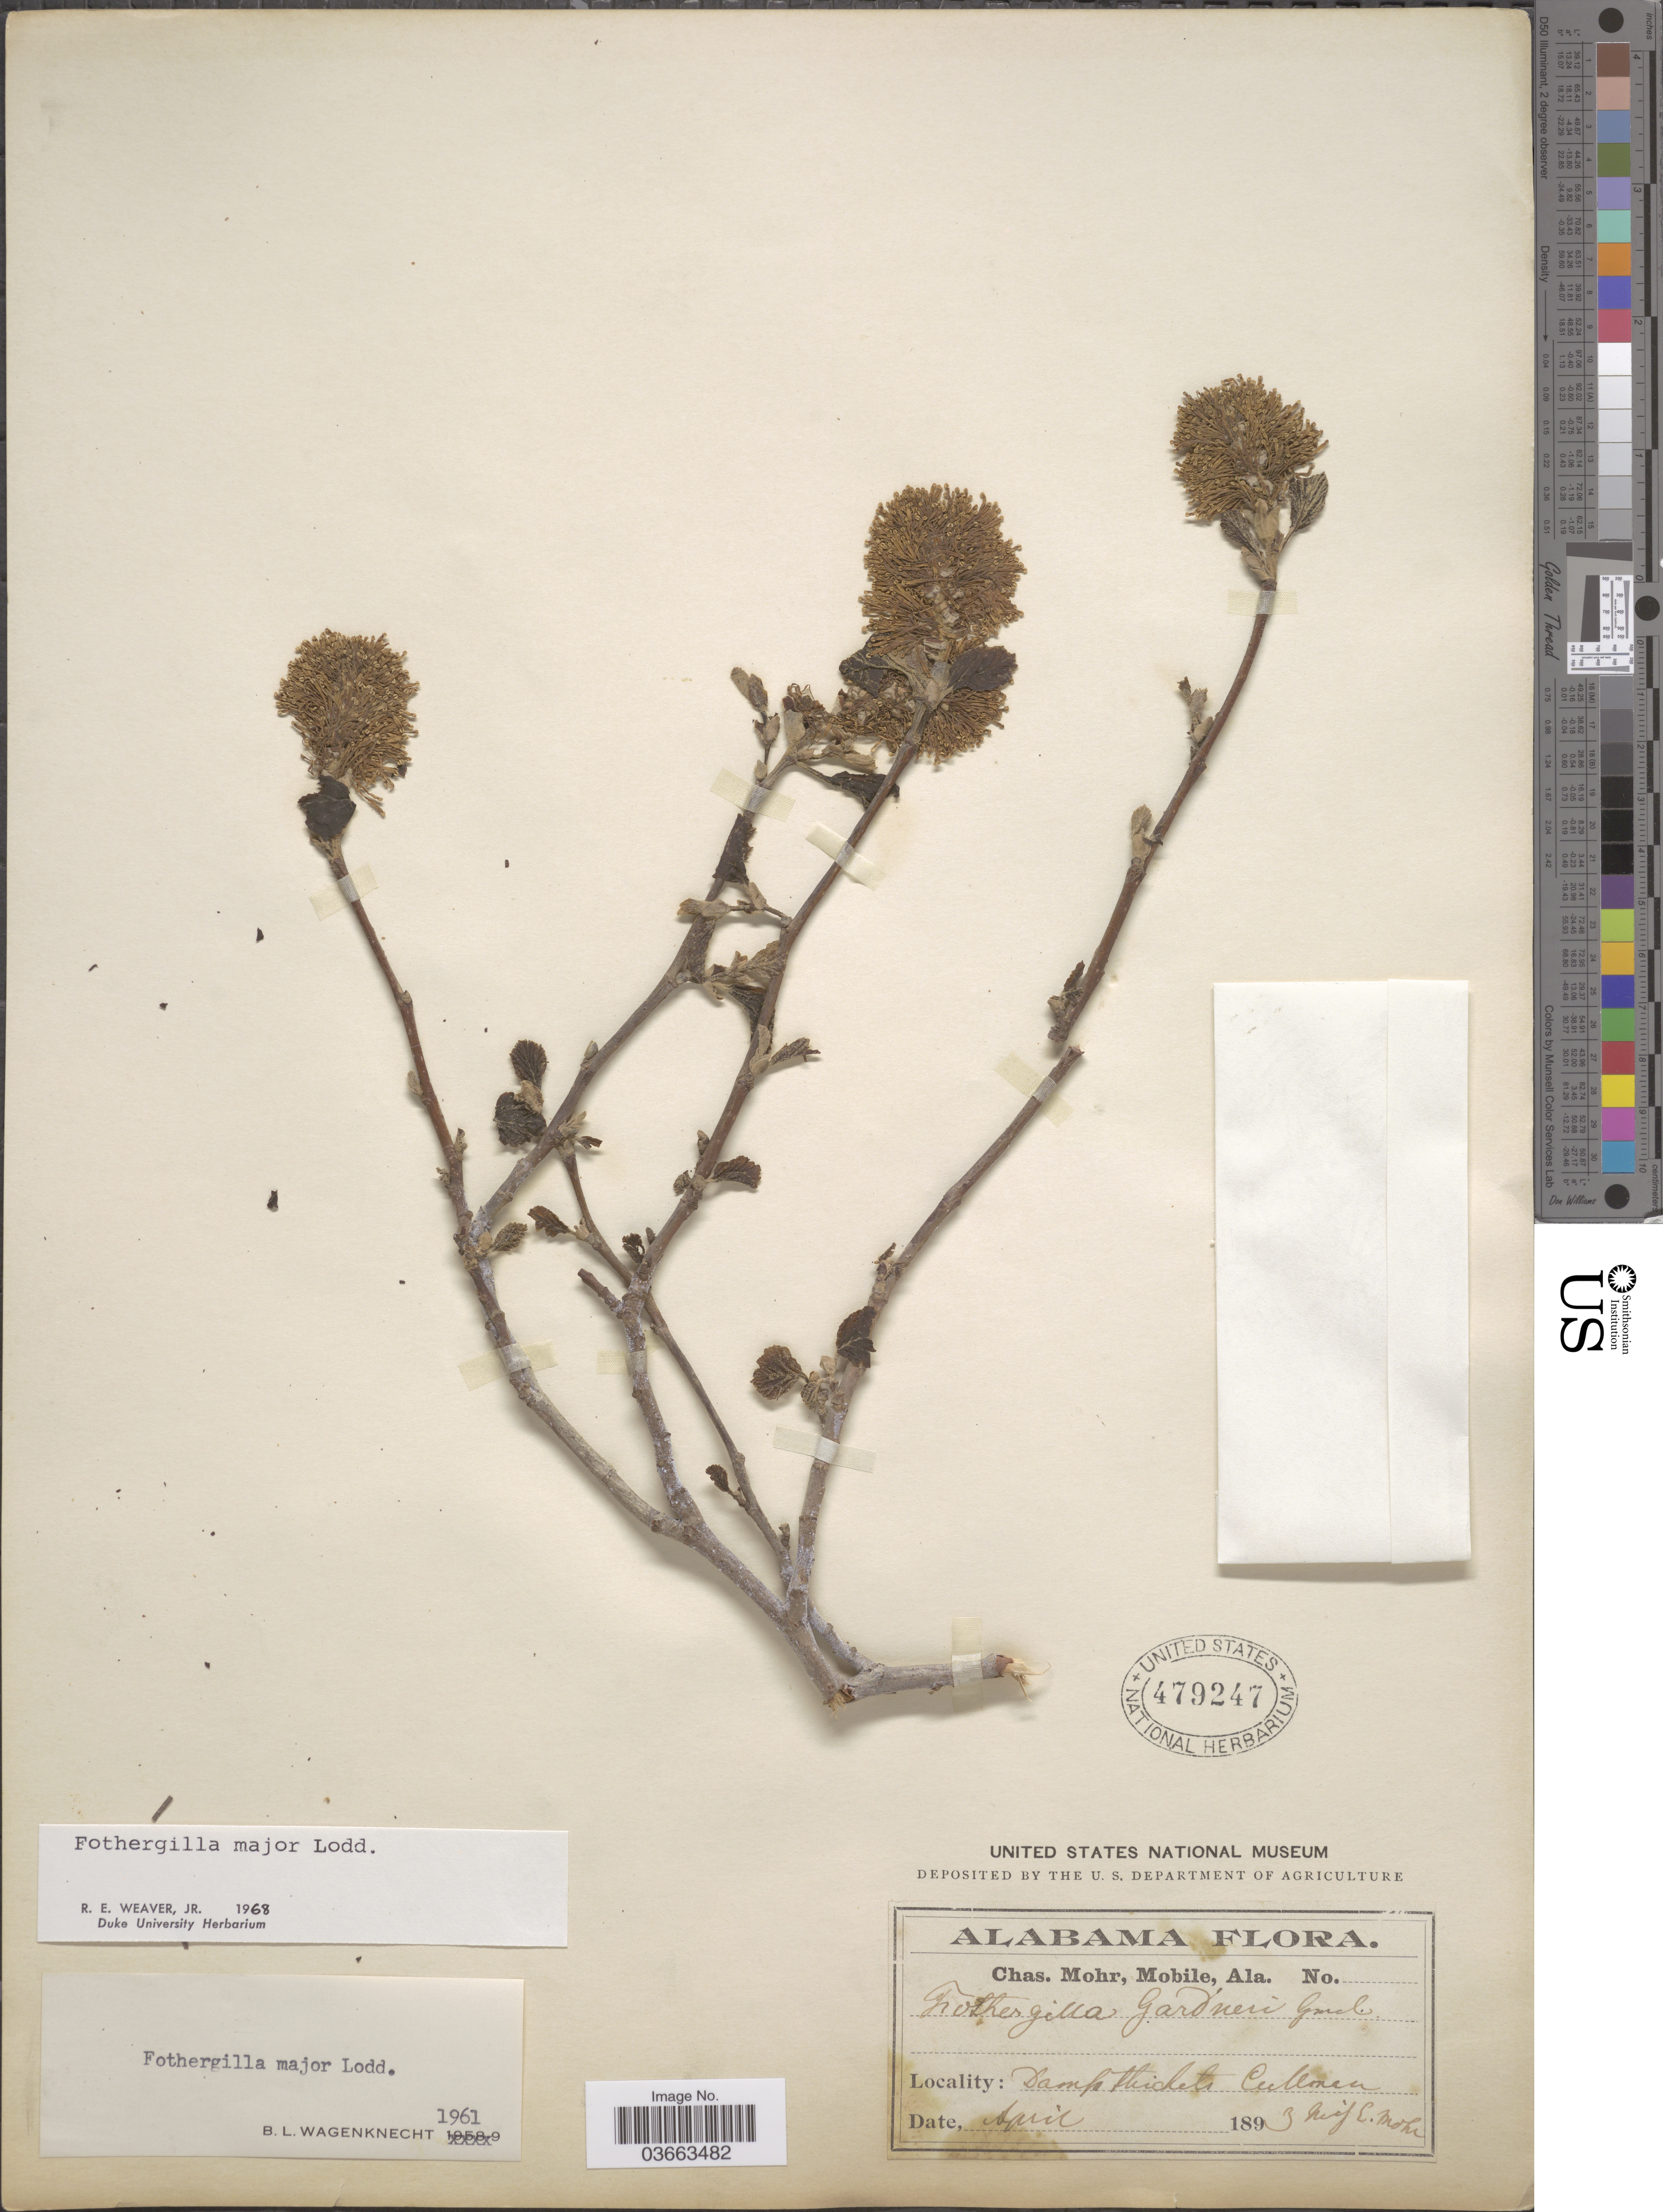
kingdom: Plantae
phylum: Tracheophyta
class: Magnoliopsida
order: Saxifragales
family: Hamamelidaceae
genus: Fothergilla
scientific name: Fothergilla major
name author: Lodd.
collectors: E. Mohr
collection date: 1893-04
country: United States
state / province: Alabama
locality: Mobile. Cullman.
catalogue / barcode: US 479247